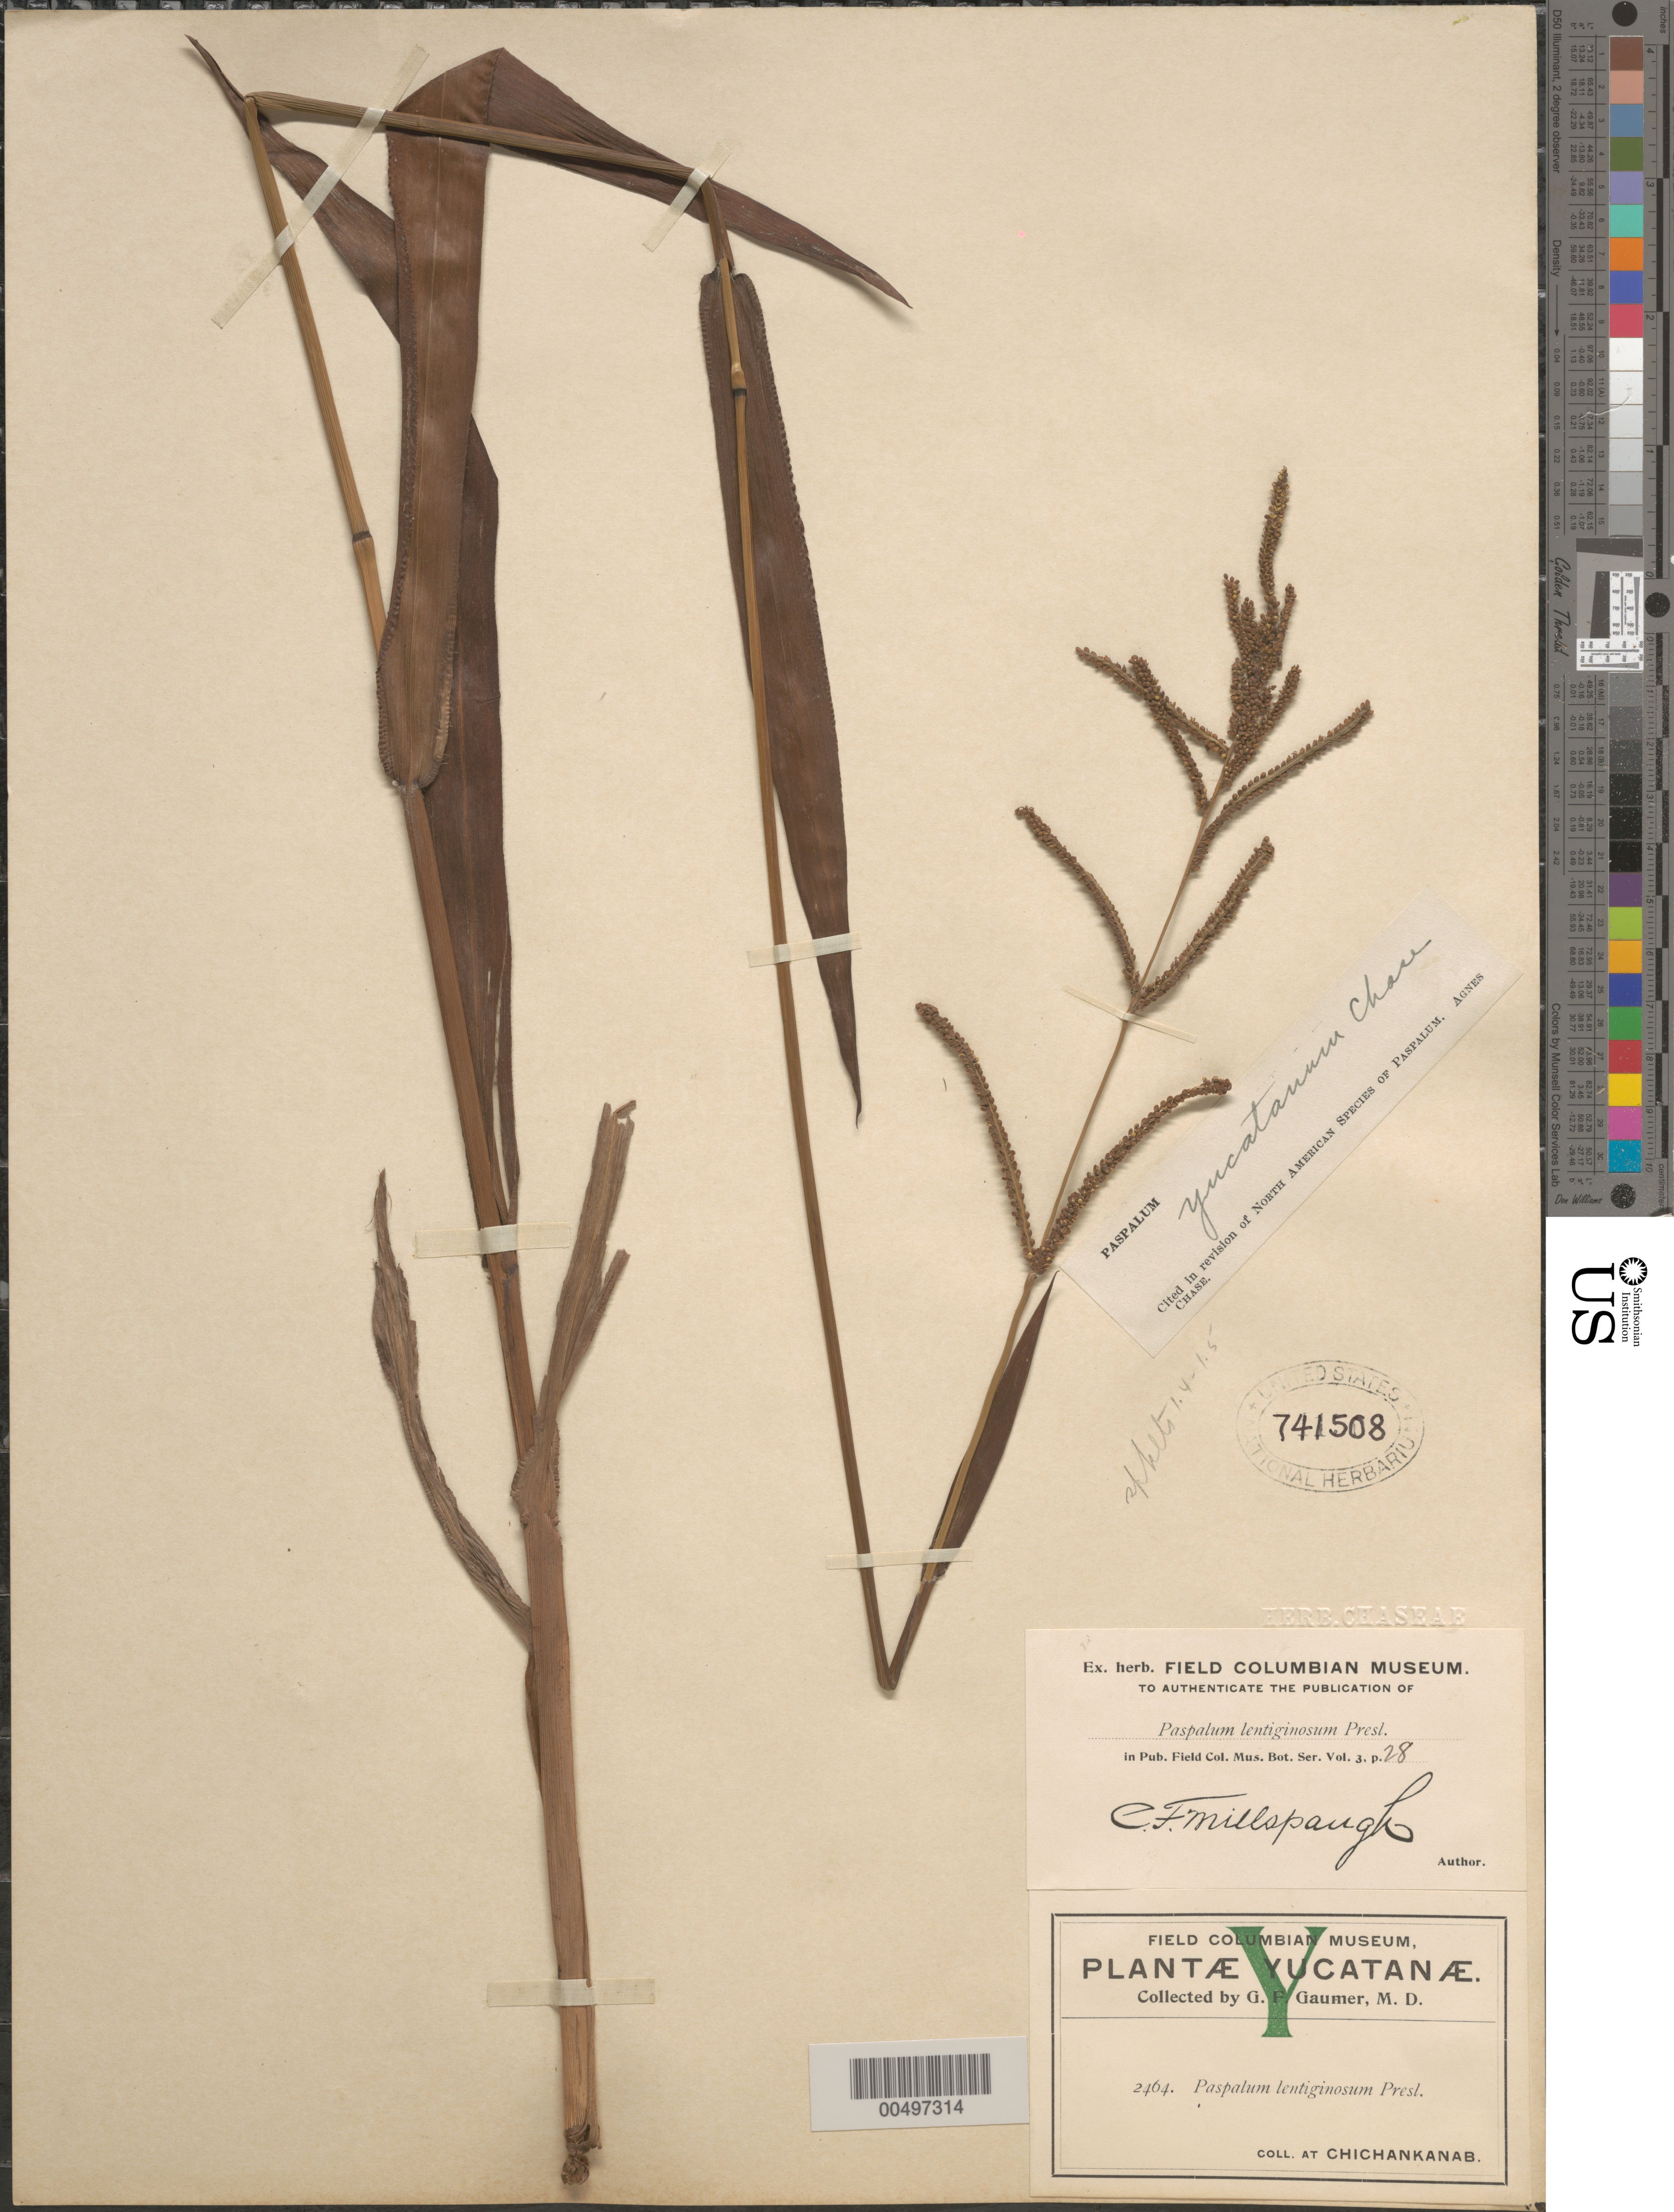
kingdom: Plantae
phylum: Tracheophyta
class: Liliopsida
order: Poales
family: Poaceae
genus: Paspalum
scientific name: Paspalum blodgettii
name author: Chapm.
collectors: G. F. Gaumer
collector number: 2464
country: Mexico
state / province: Yucatan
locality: Chichankanab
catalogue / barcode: US 741508